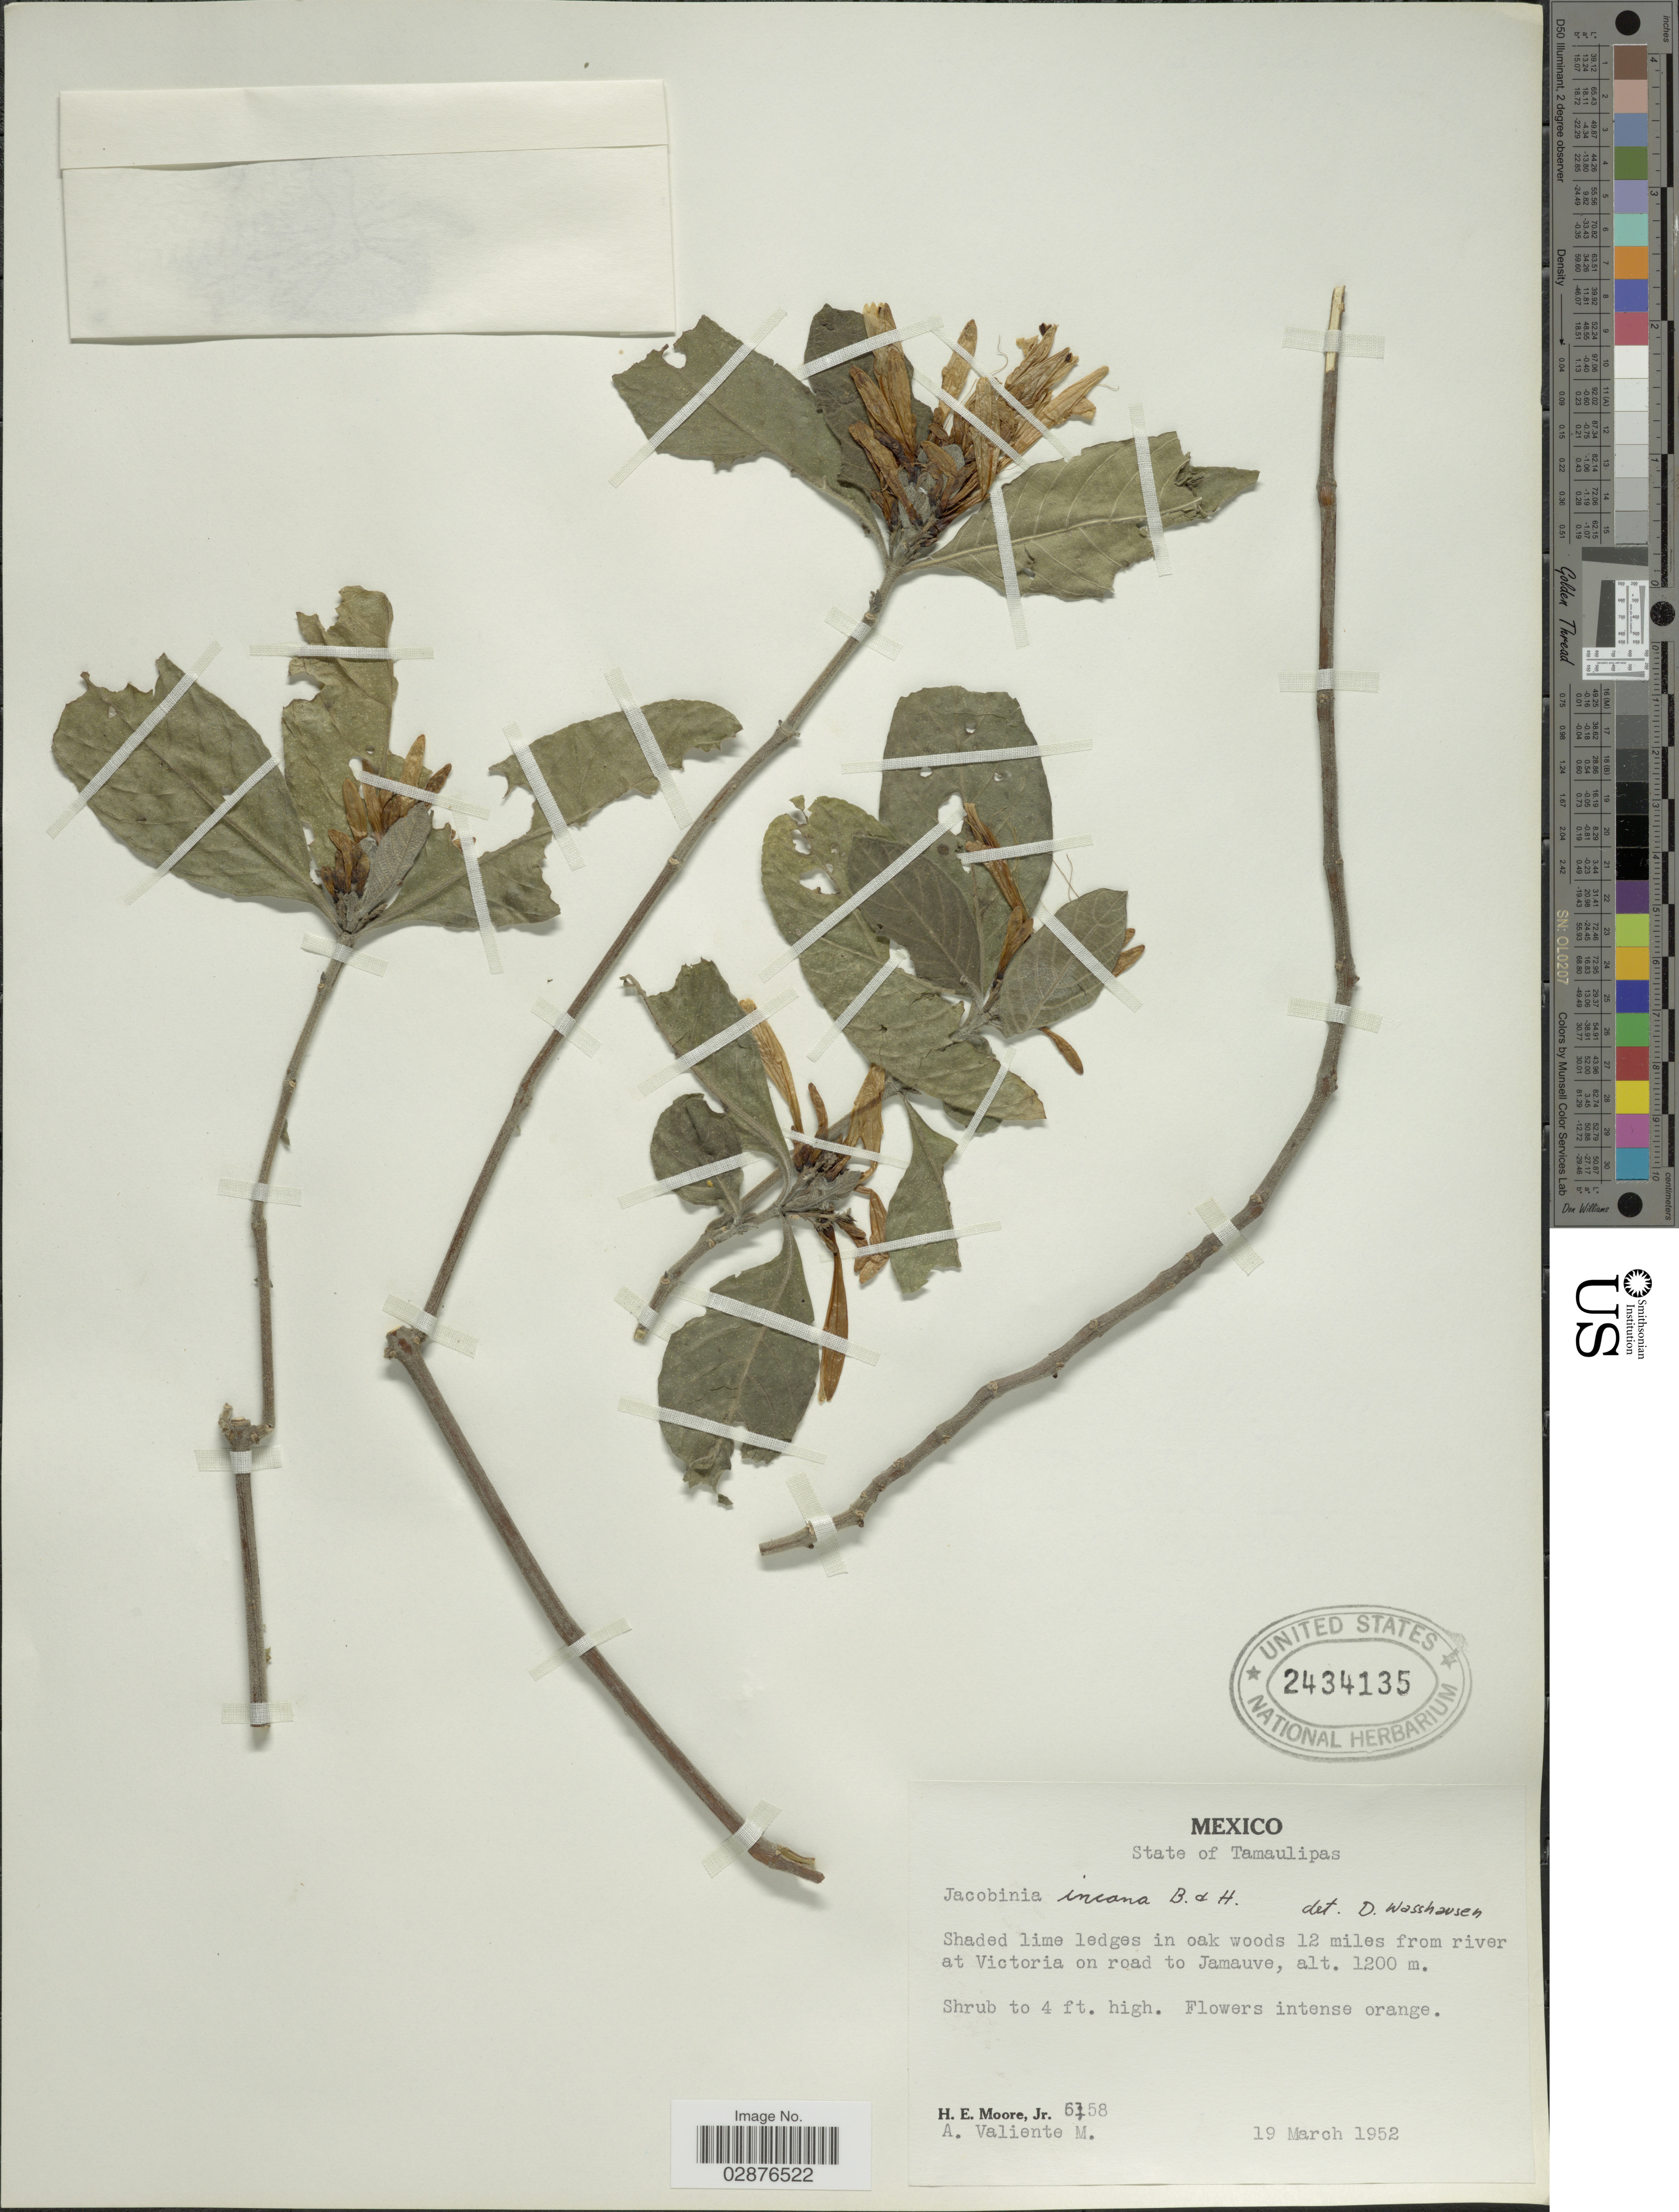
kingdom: Plantae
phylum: Tracheophyta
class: Magnoliopsida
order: Lamiales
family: Acanthaceae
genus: Justicia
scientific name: Justicia leonardii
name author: Wassh.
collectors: H. Moore & A. Valiente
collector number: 6758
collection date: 1952-03-19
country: Mexico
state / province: Tamaulipas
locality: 12 miles from river at Victoria on road to Jamauve.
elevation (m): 1200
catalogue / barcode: US 2434135